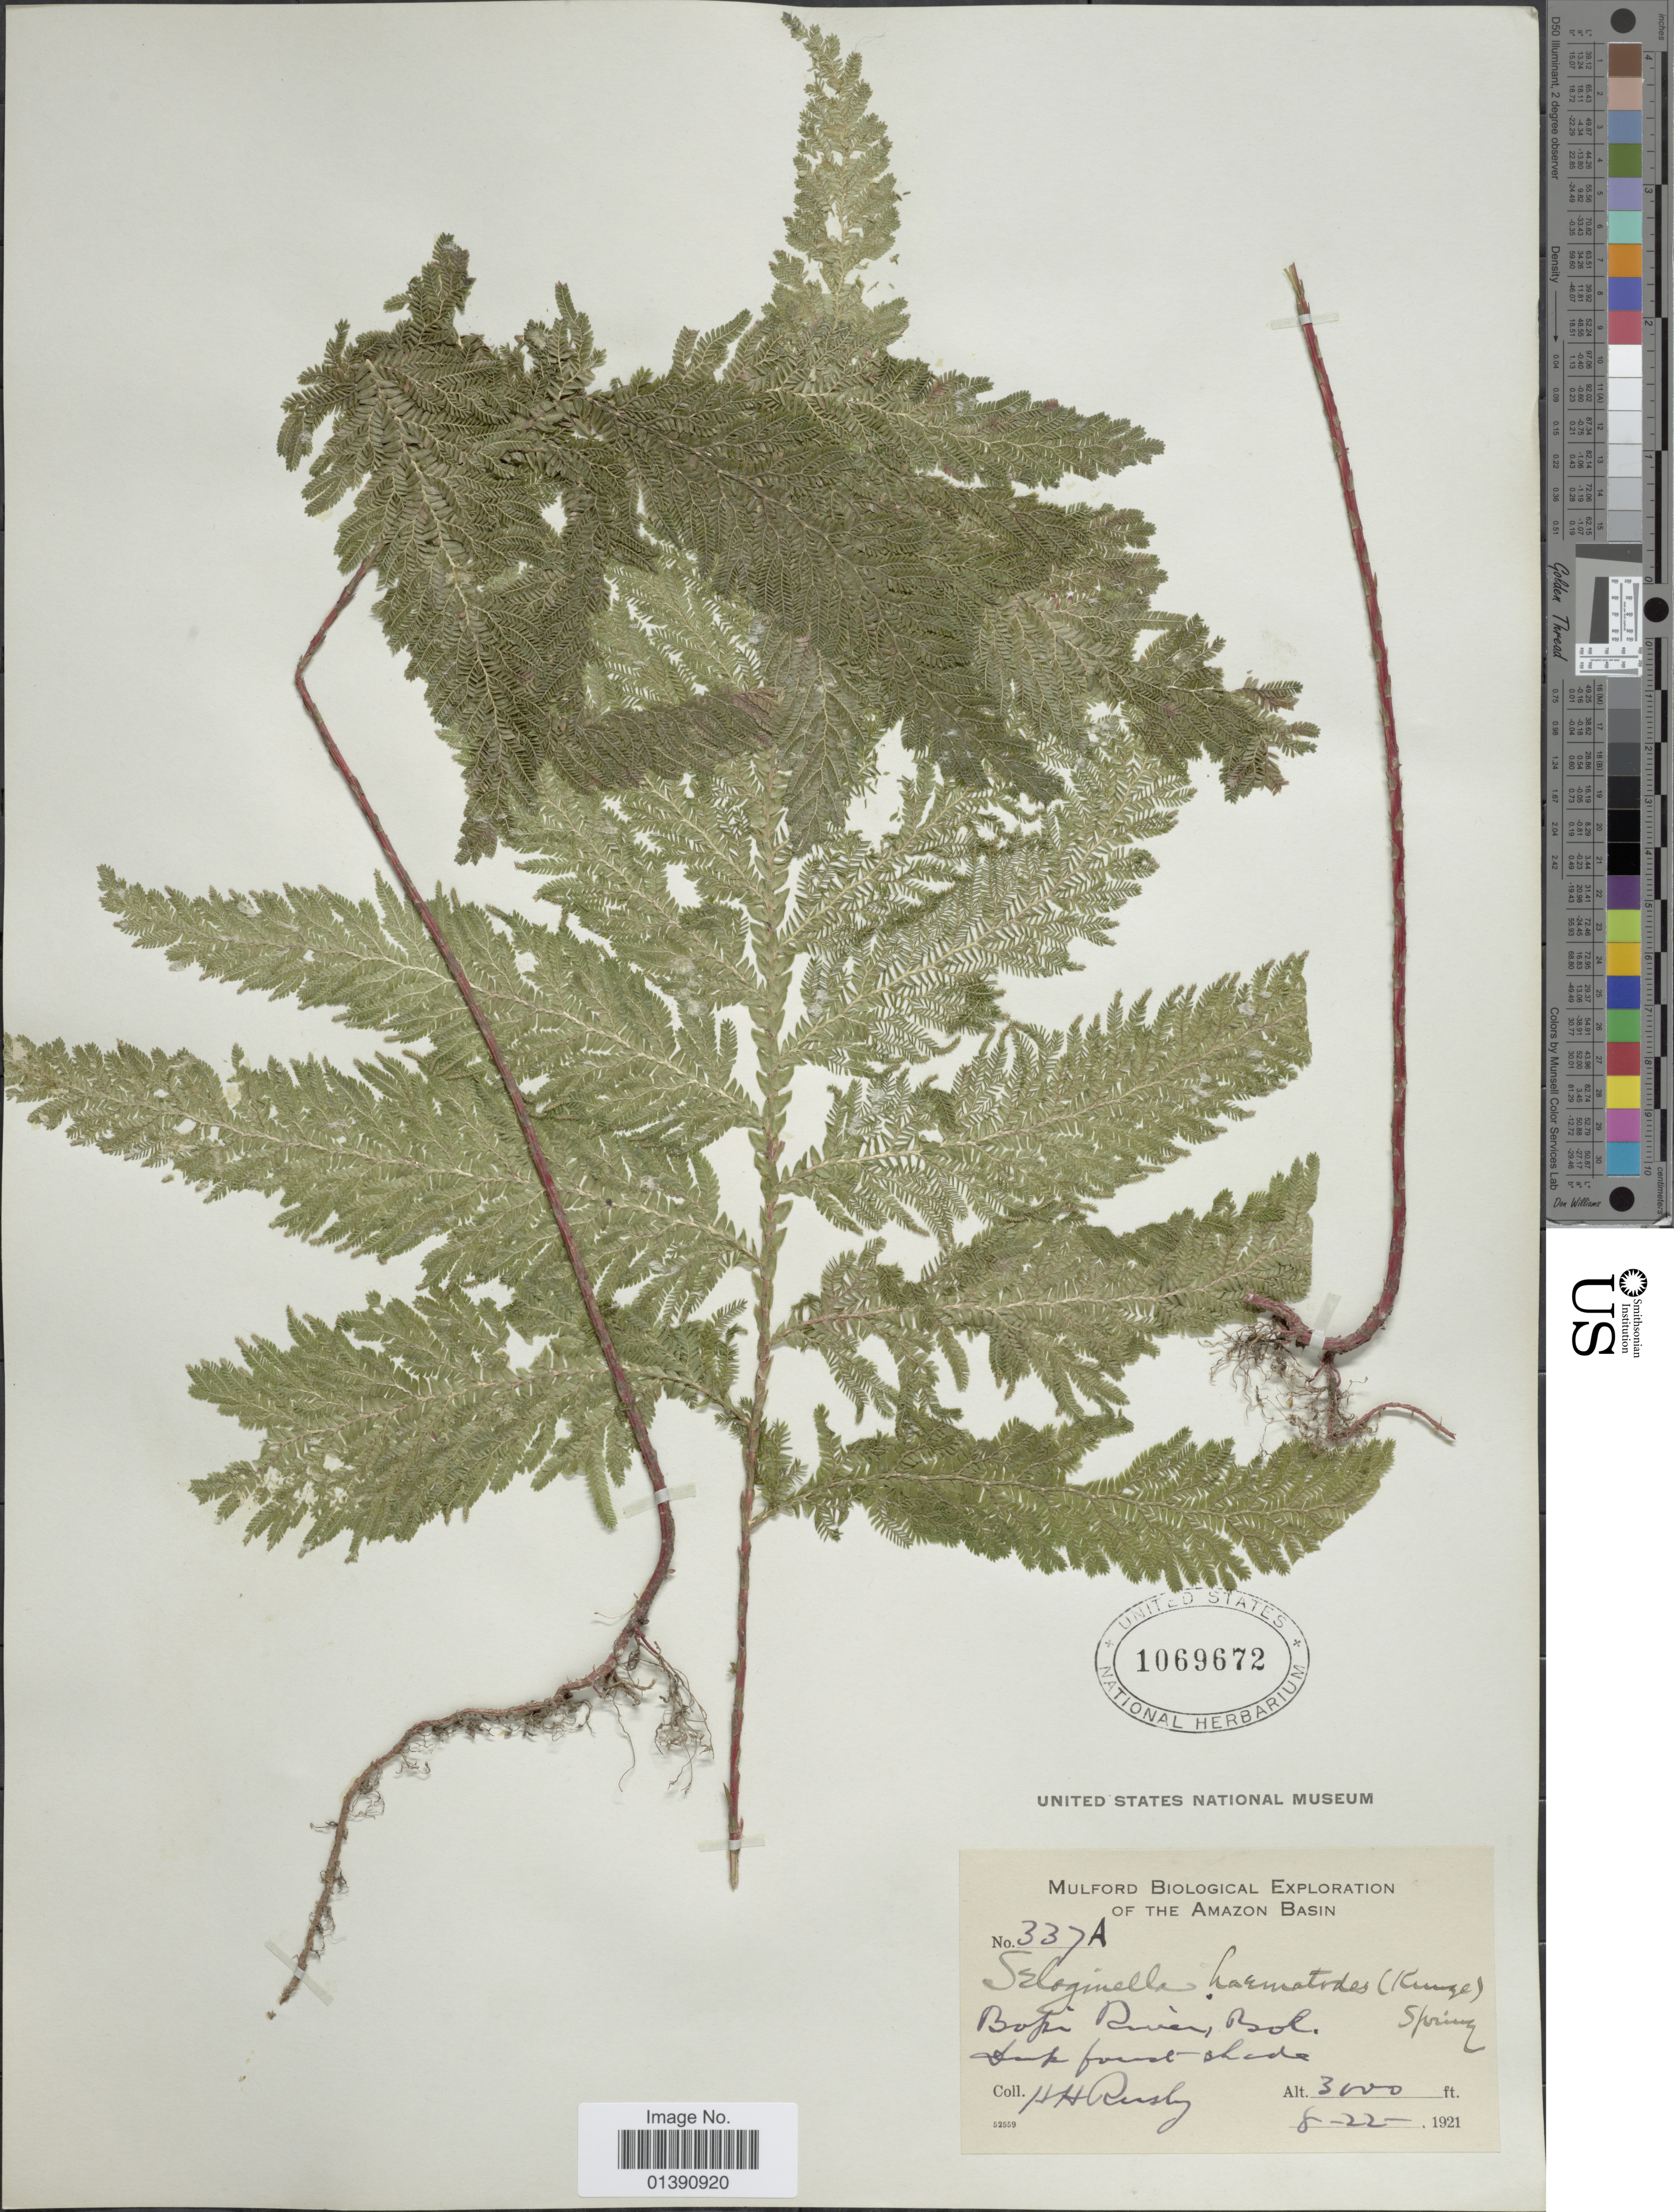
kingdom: Plantae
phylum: Tracheophyta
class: Lycopodiopsida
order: Selaginellales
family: Selaginellaceae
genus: Selaginella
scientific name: Selaginella haematodes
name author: (Kunze) Spring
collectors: H. H. Rusby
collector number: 337 A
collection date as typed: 8-22-1921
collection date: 1921-08-22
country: Bolivia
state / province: La Paz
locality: Bopi River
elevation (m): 914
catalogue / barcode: US 1069672